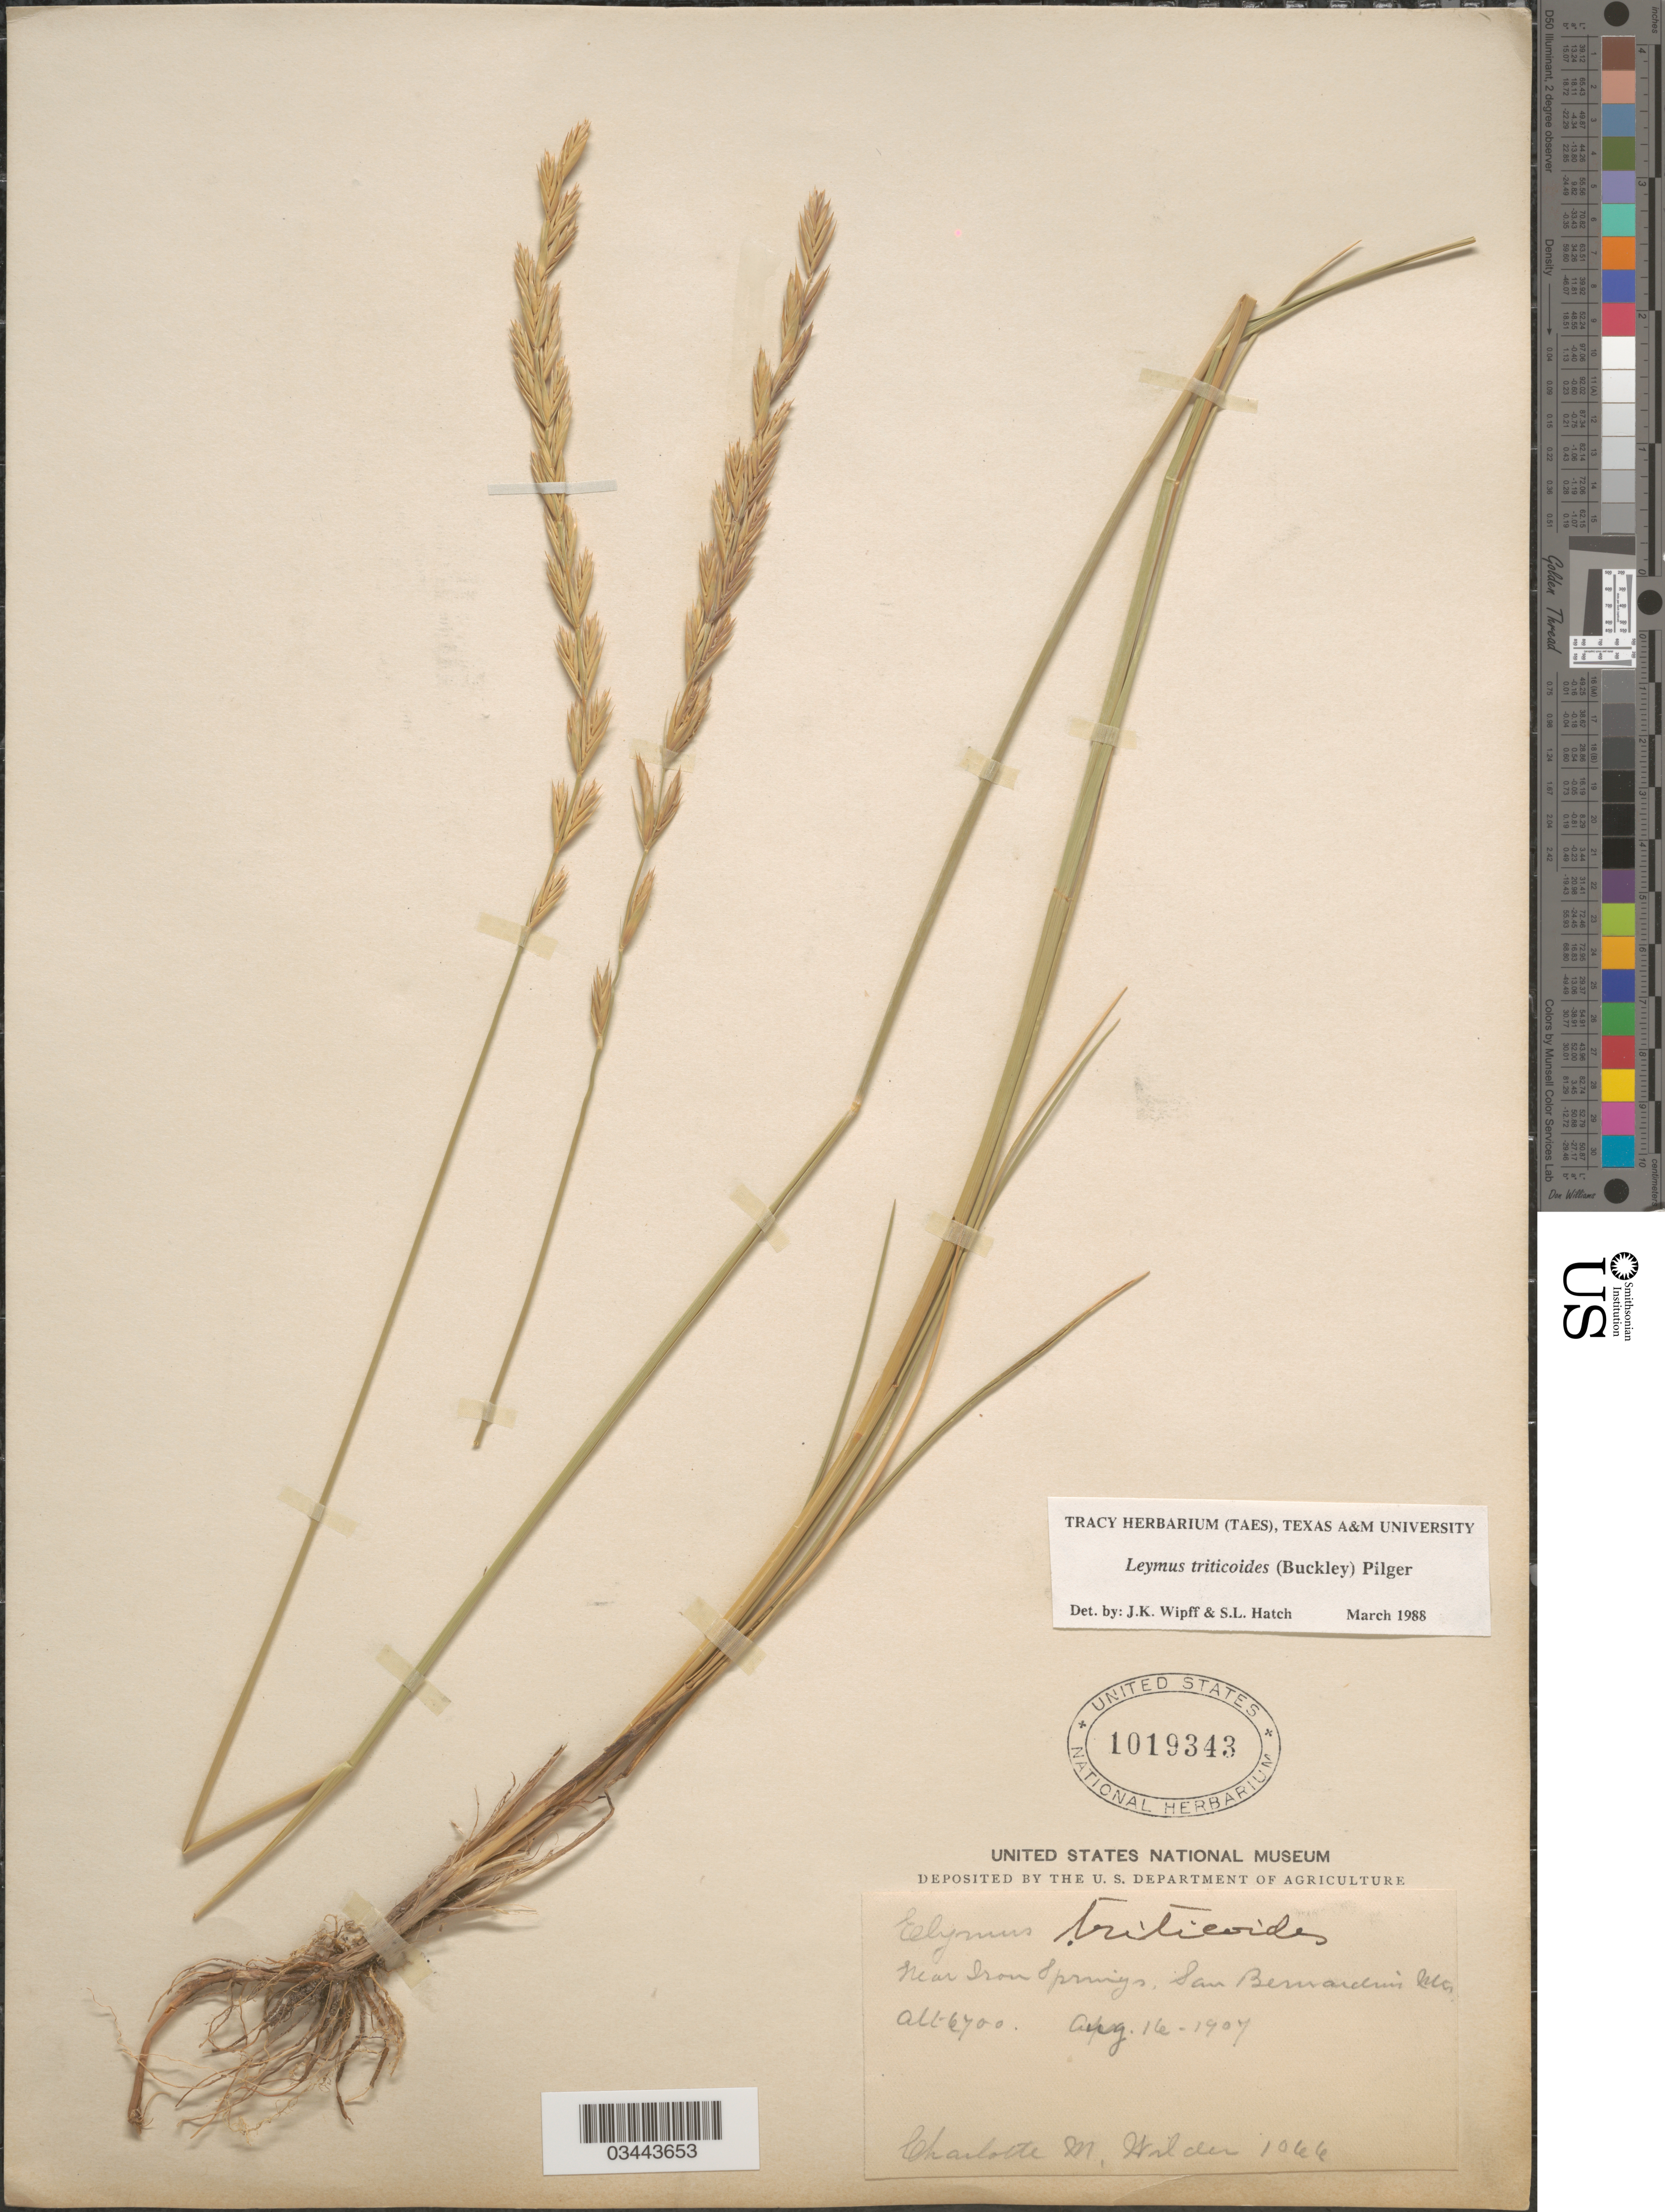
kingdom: Plantae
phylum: Tracheophyta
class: Liliopsida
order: Poales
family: Poaceae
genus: Leymus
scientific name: Leymus triticoides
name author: (Buckley) Pilg.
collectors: C. Wilder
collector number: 1066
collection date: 1907-08-16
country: United States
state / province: California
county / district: San Bernardino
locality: Near Iron Springs, San Bernardino Mts.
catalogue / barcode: US 1019343